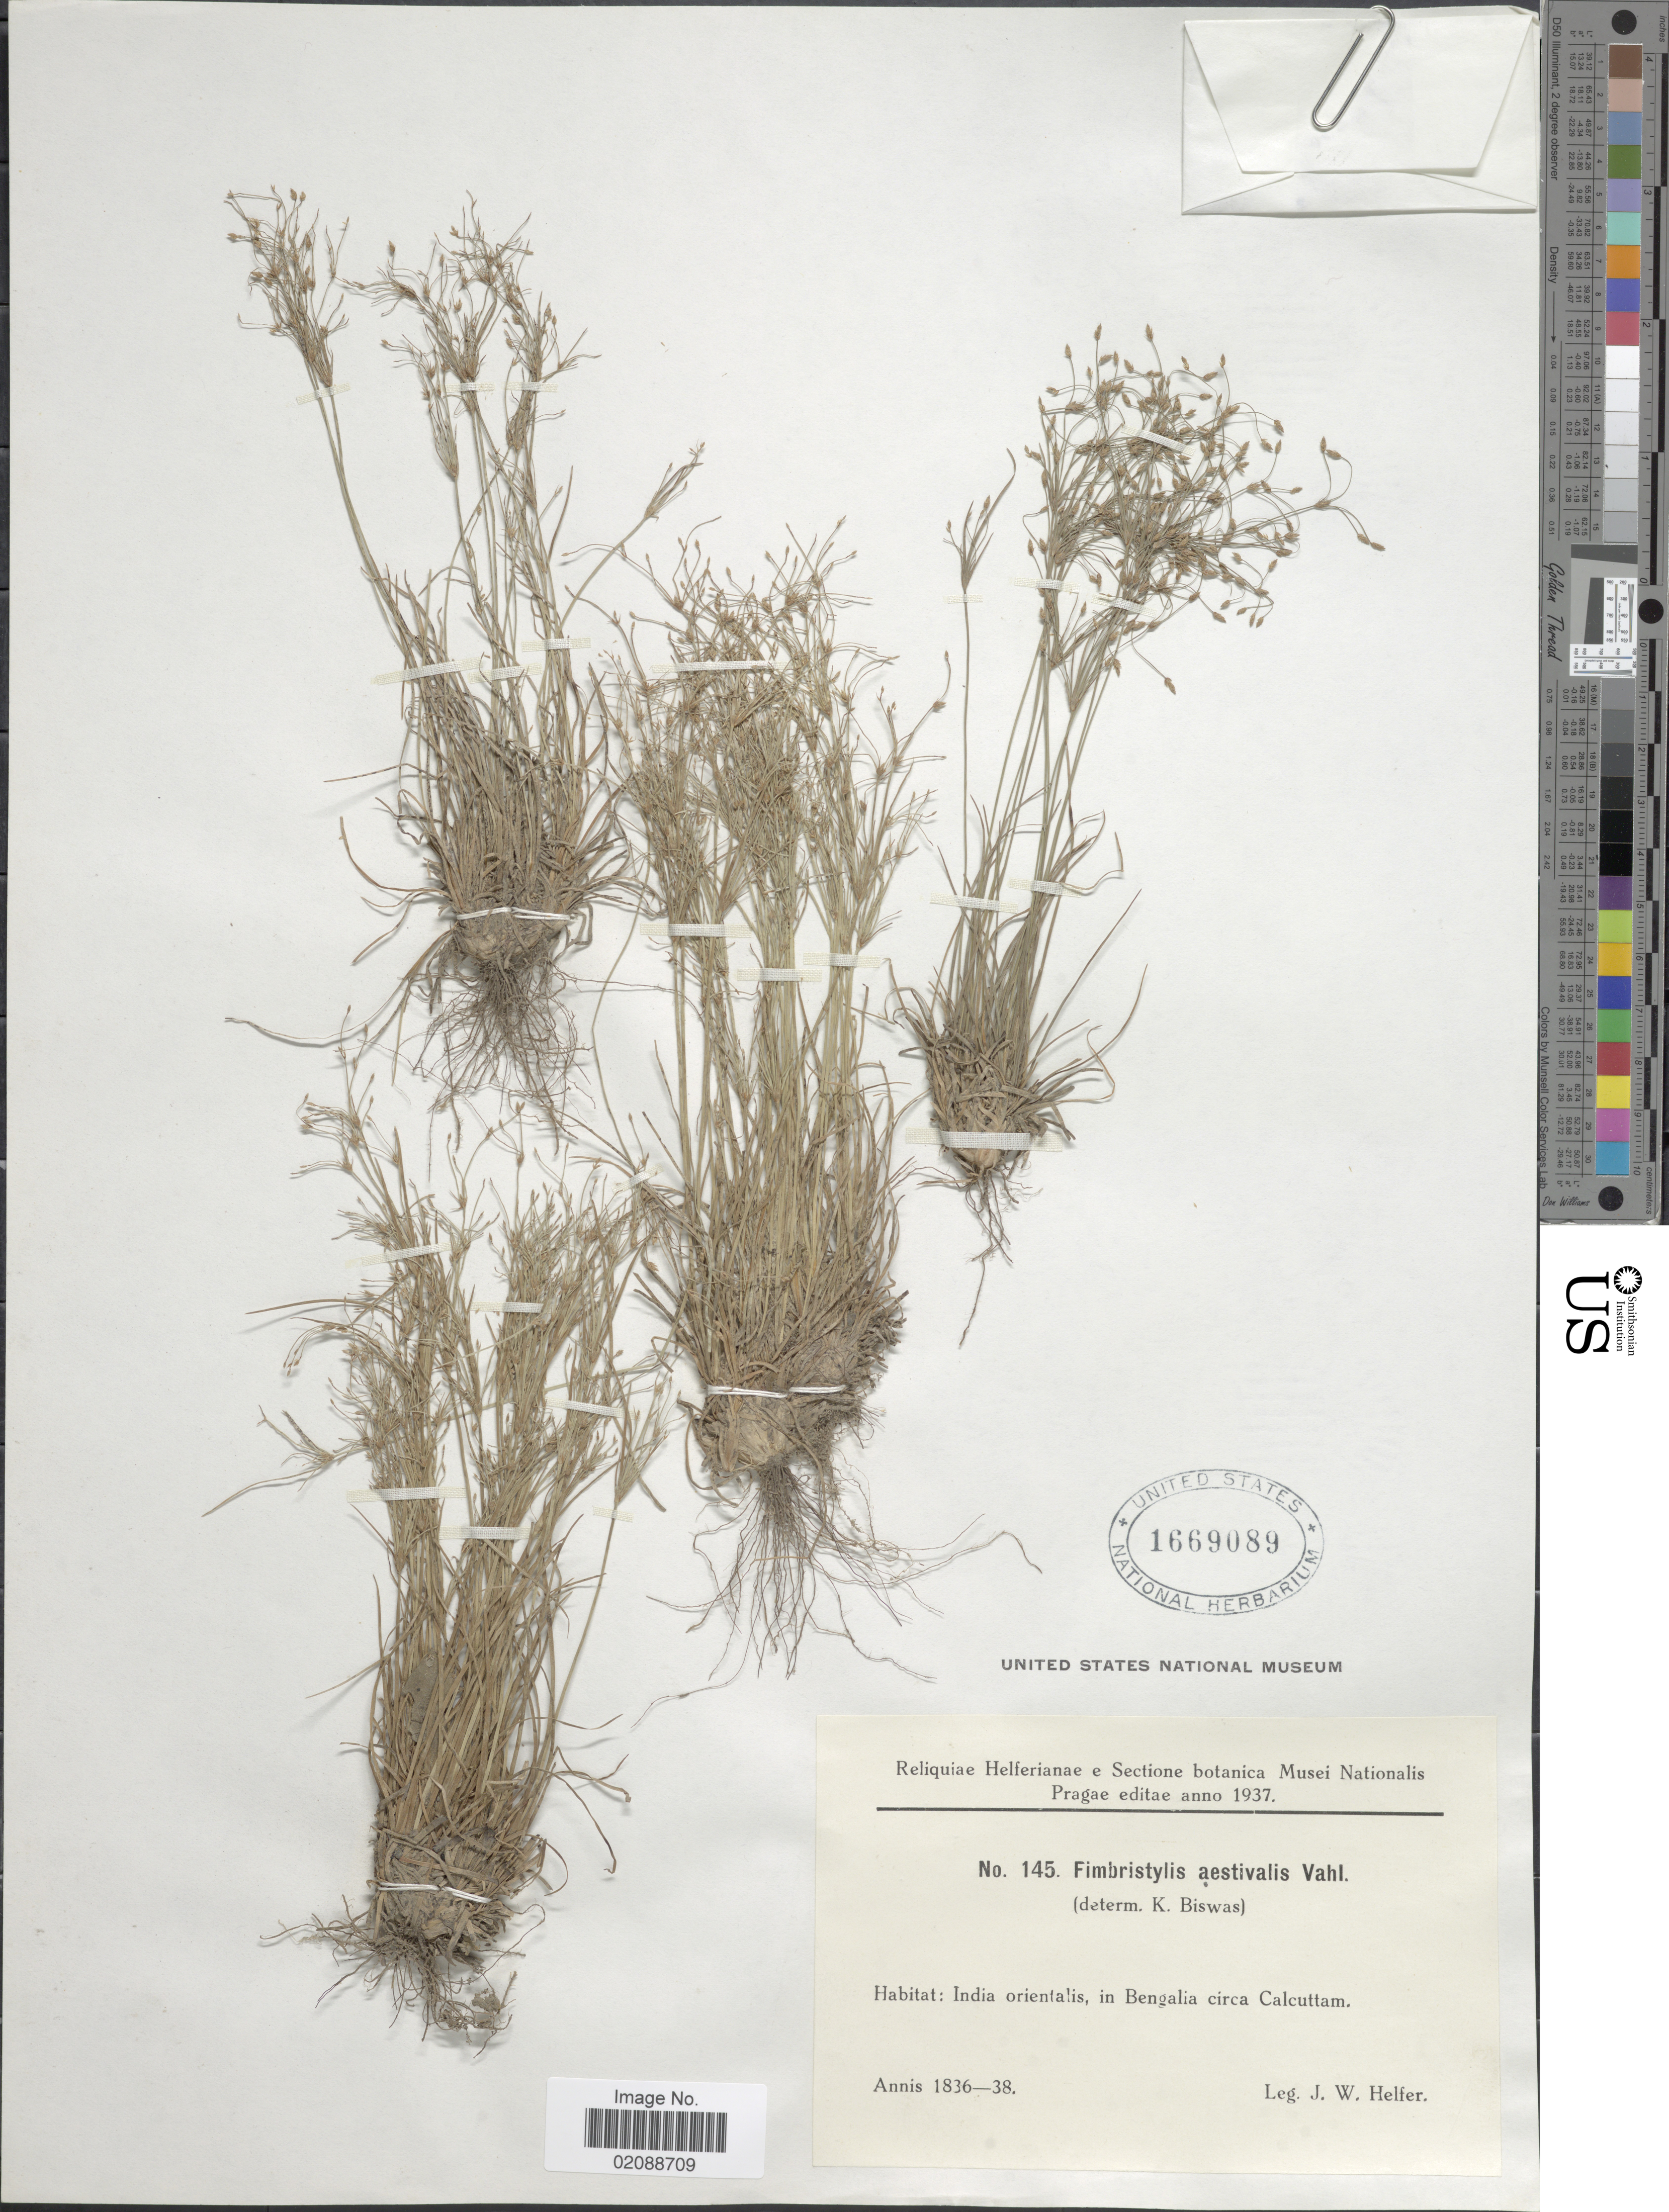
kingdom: Plantae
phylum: Tracheophyta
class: Liliopsida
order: Poales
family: Cyperaceae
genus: Fimbristylis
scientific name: Fimbristylis aestivalis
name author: (Retz.) Vahl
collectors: J. W. Helfer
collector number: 145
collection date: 1836/1838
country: India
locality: India orientalis, in Bengalia circa Calcuttam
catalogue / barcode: US 1669089